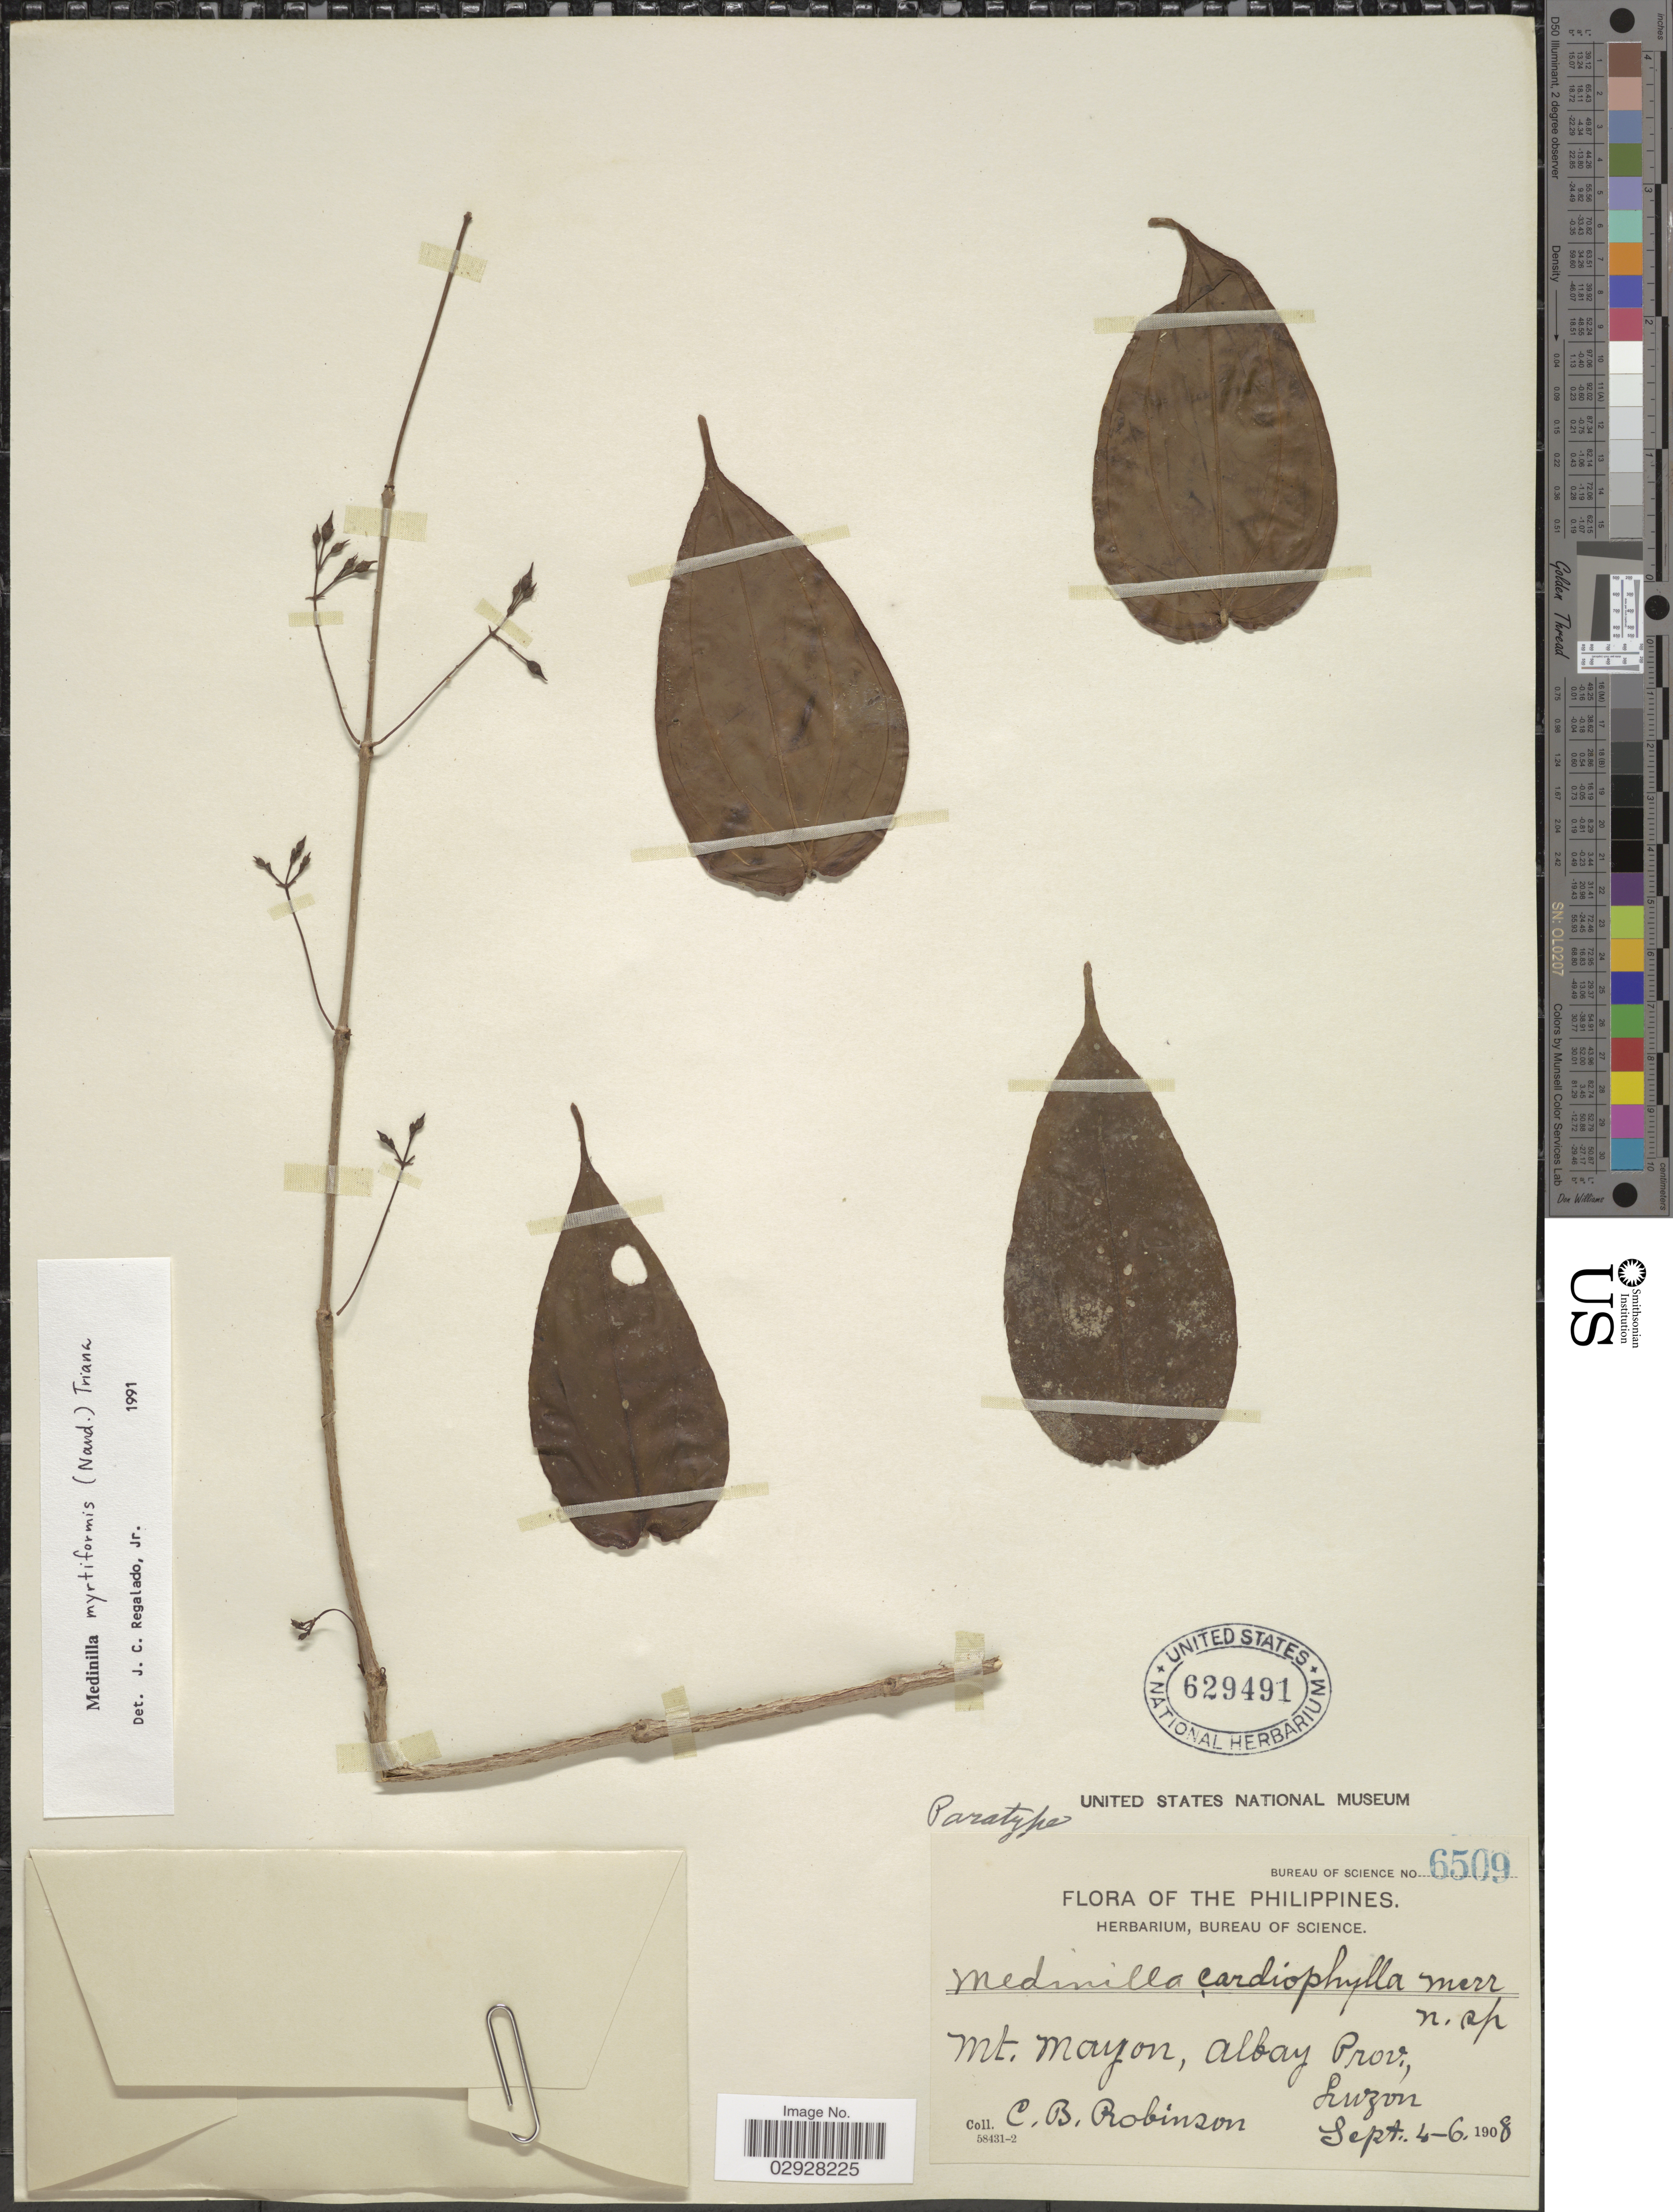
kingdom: Plantae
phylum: Tracheophyta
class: Magnoliopsida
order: Myrtales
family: Melastomataceae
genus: Medinilla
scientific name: Medinilla myrtiformis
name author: (Naudin) Triana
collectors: C. Robinson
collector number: Bureau of Science 6509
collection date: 1908-09-04/1908-09-06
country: Philippines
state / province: Bicol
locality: Mt. Mayon, Albay Prov., Luzon.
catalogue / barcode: US 629491